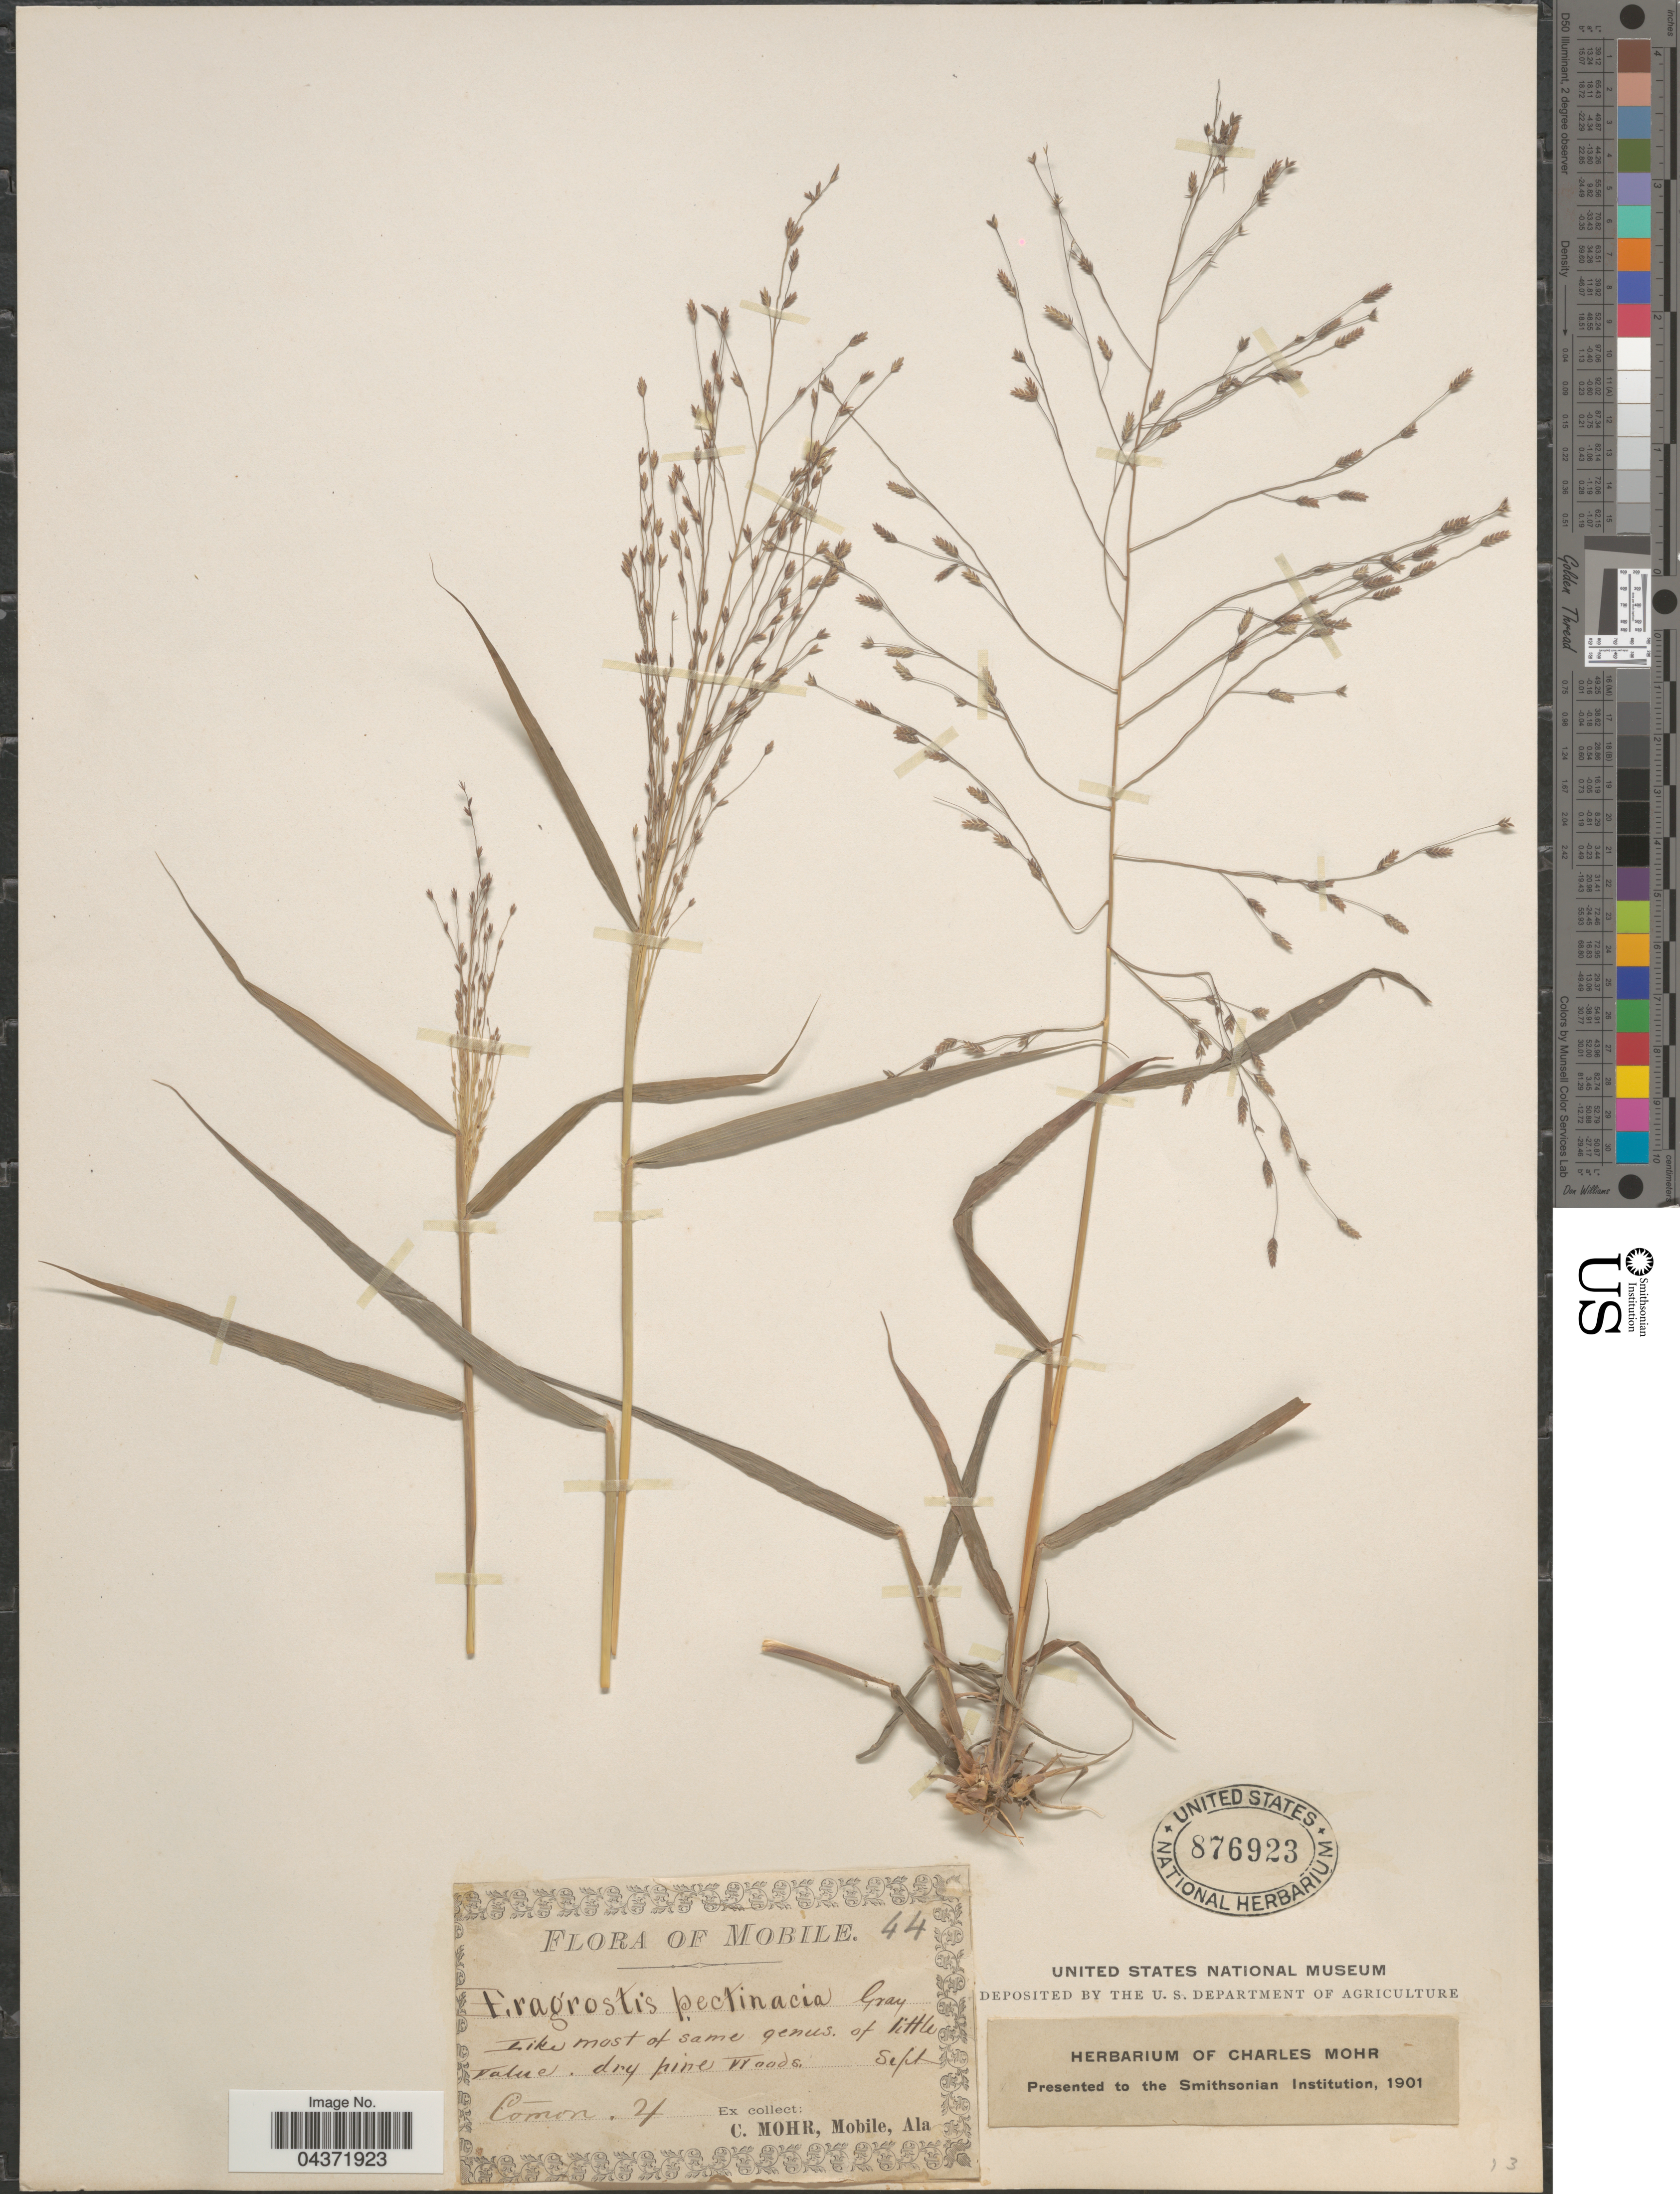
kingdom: Plantae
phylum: Tracheophyta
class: Liliopsida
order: Poales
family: Poaceae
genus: Eragrostis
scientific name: Eragrostis spectabilis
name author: (Pursh) Steud.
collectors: Mohr, C. T. (herbarium)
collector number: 44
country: United States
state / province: Alabama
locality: Mobile.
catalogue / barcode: US 876923